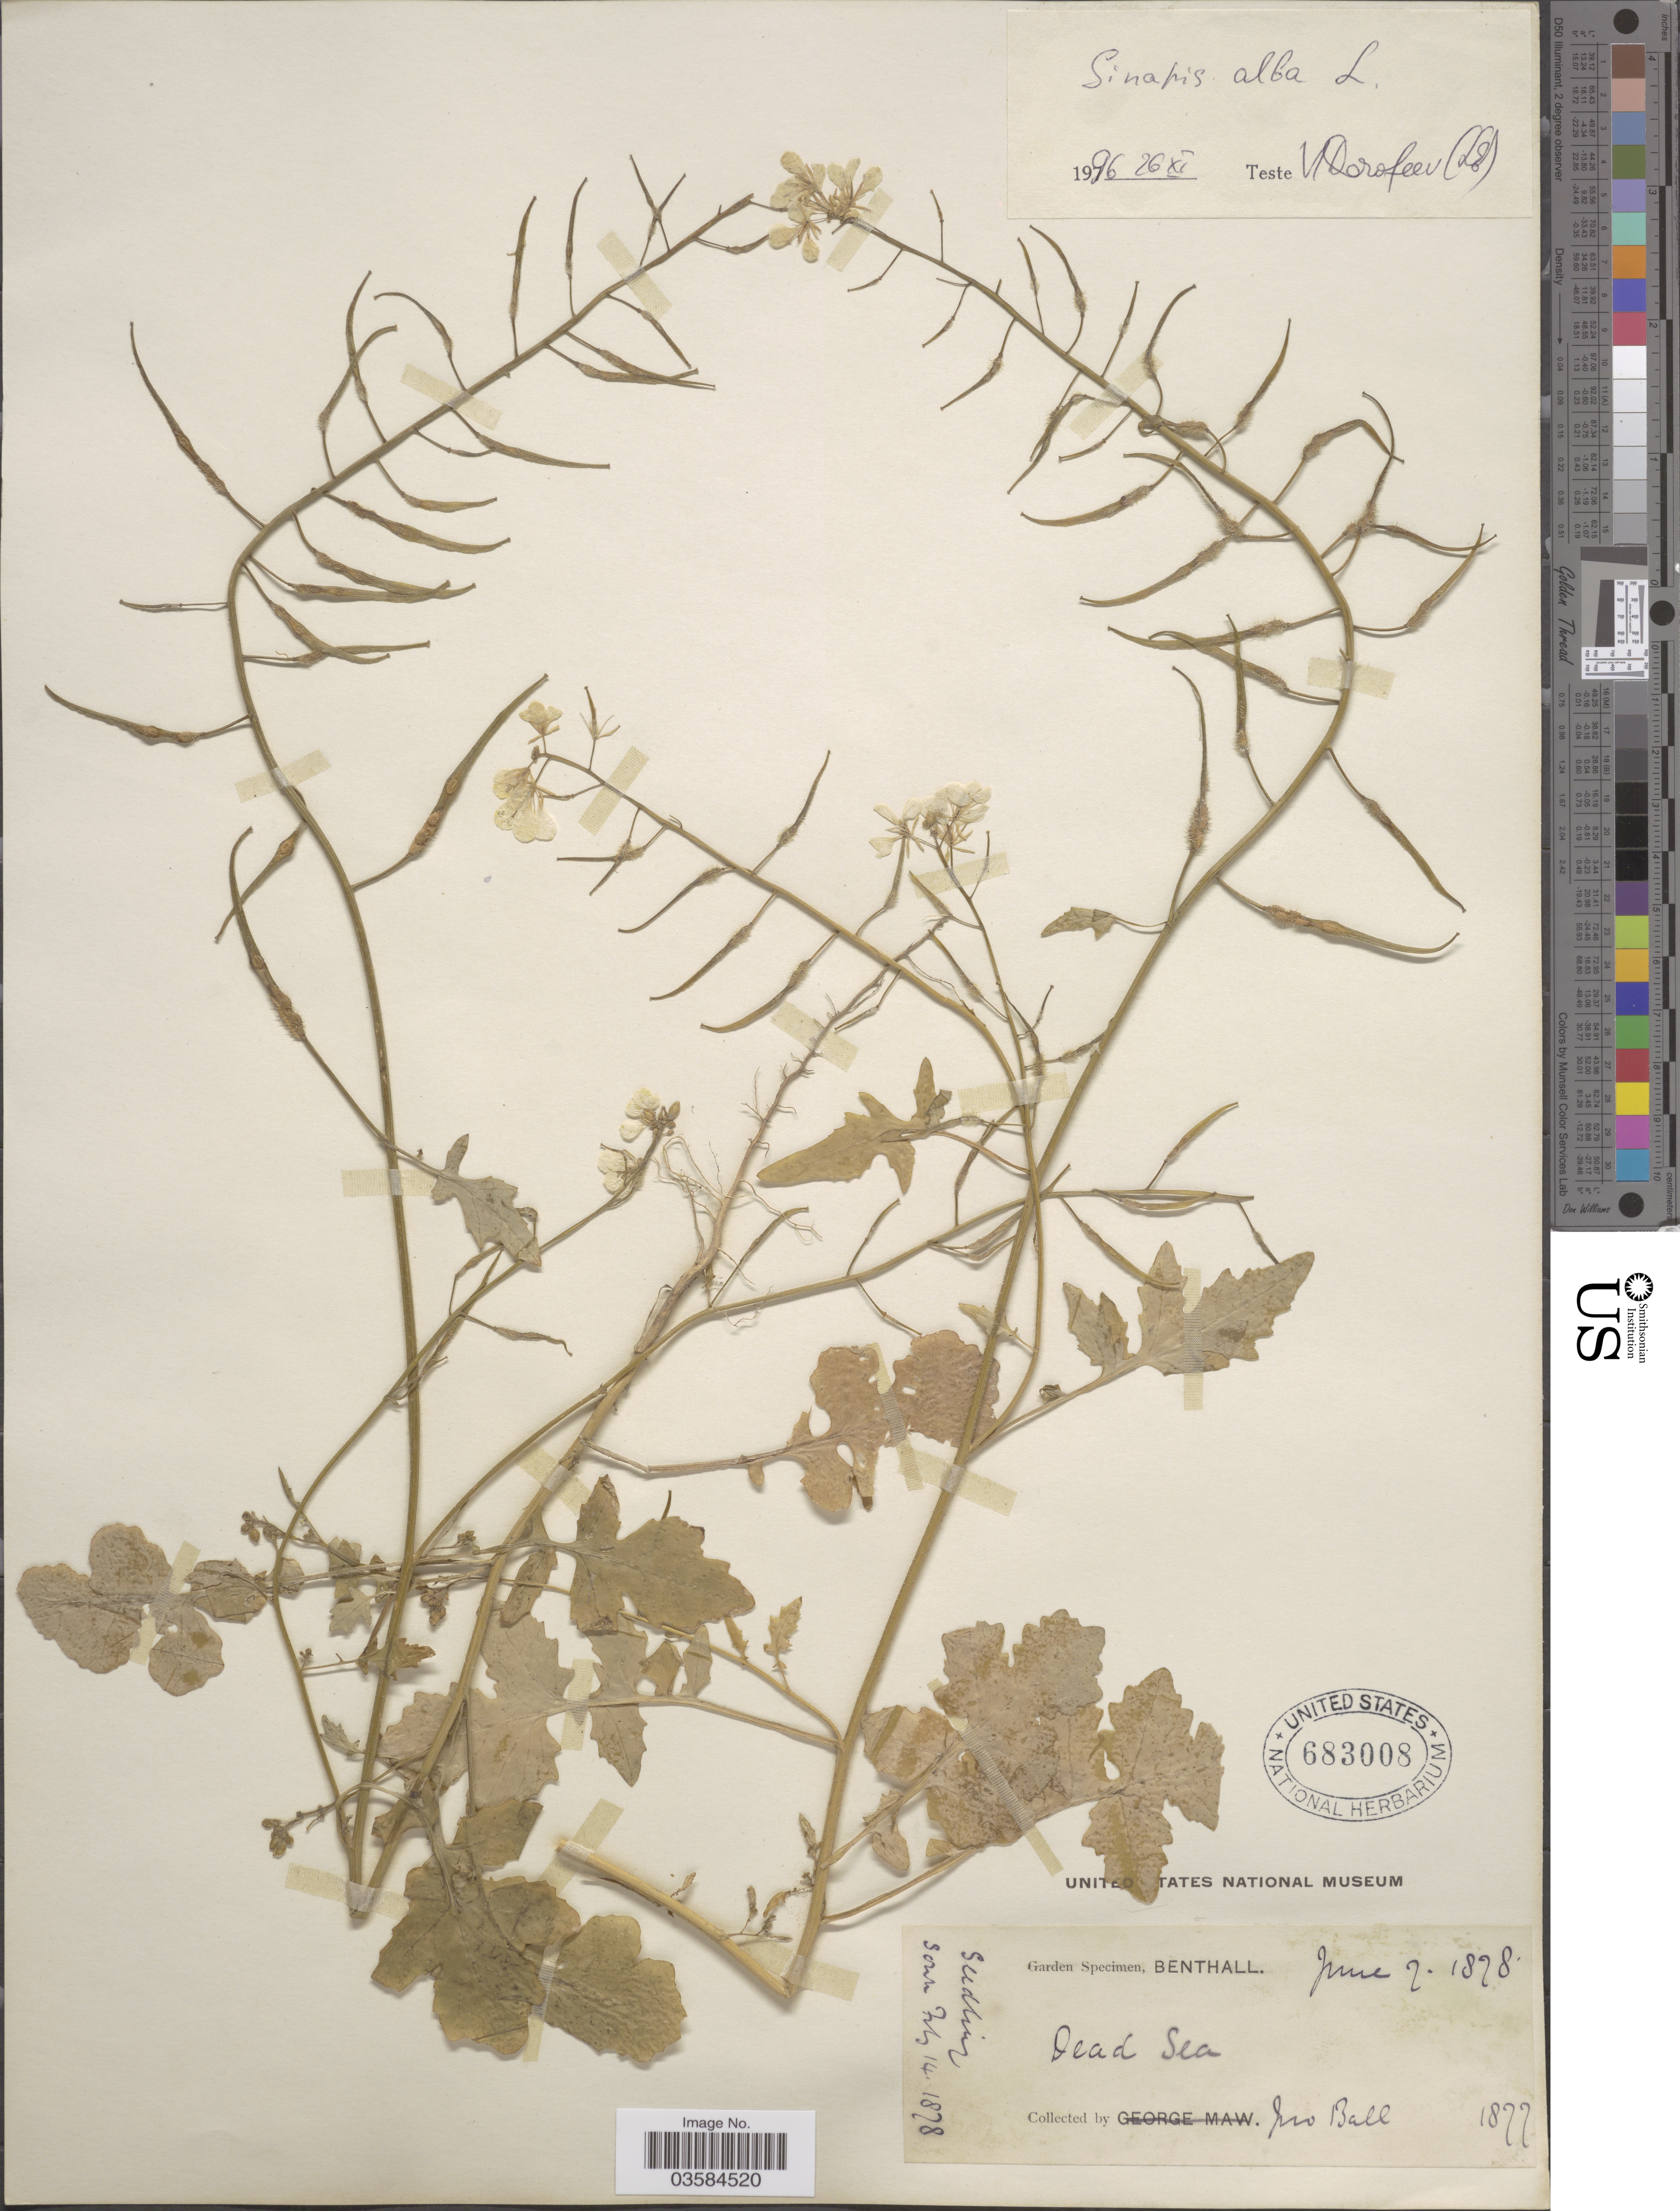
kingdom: Plantae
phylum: Tracheophyta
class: Magnoliopsida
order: Brassicales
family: Brassicaceae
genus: Sinapis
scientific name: Sinapis alba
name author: L.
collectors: J. Ball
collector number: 1877?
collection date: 1878-06-07/1878-07-14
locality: Dead Sea.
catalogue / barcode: US 683008